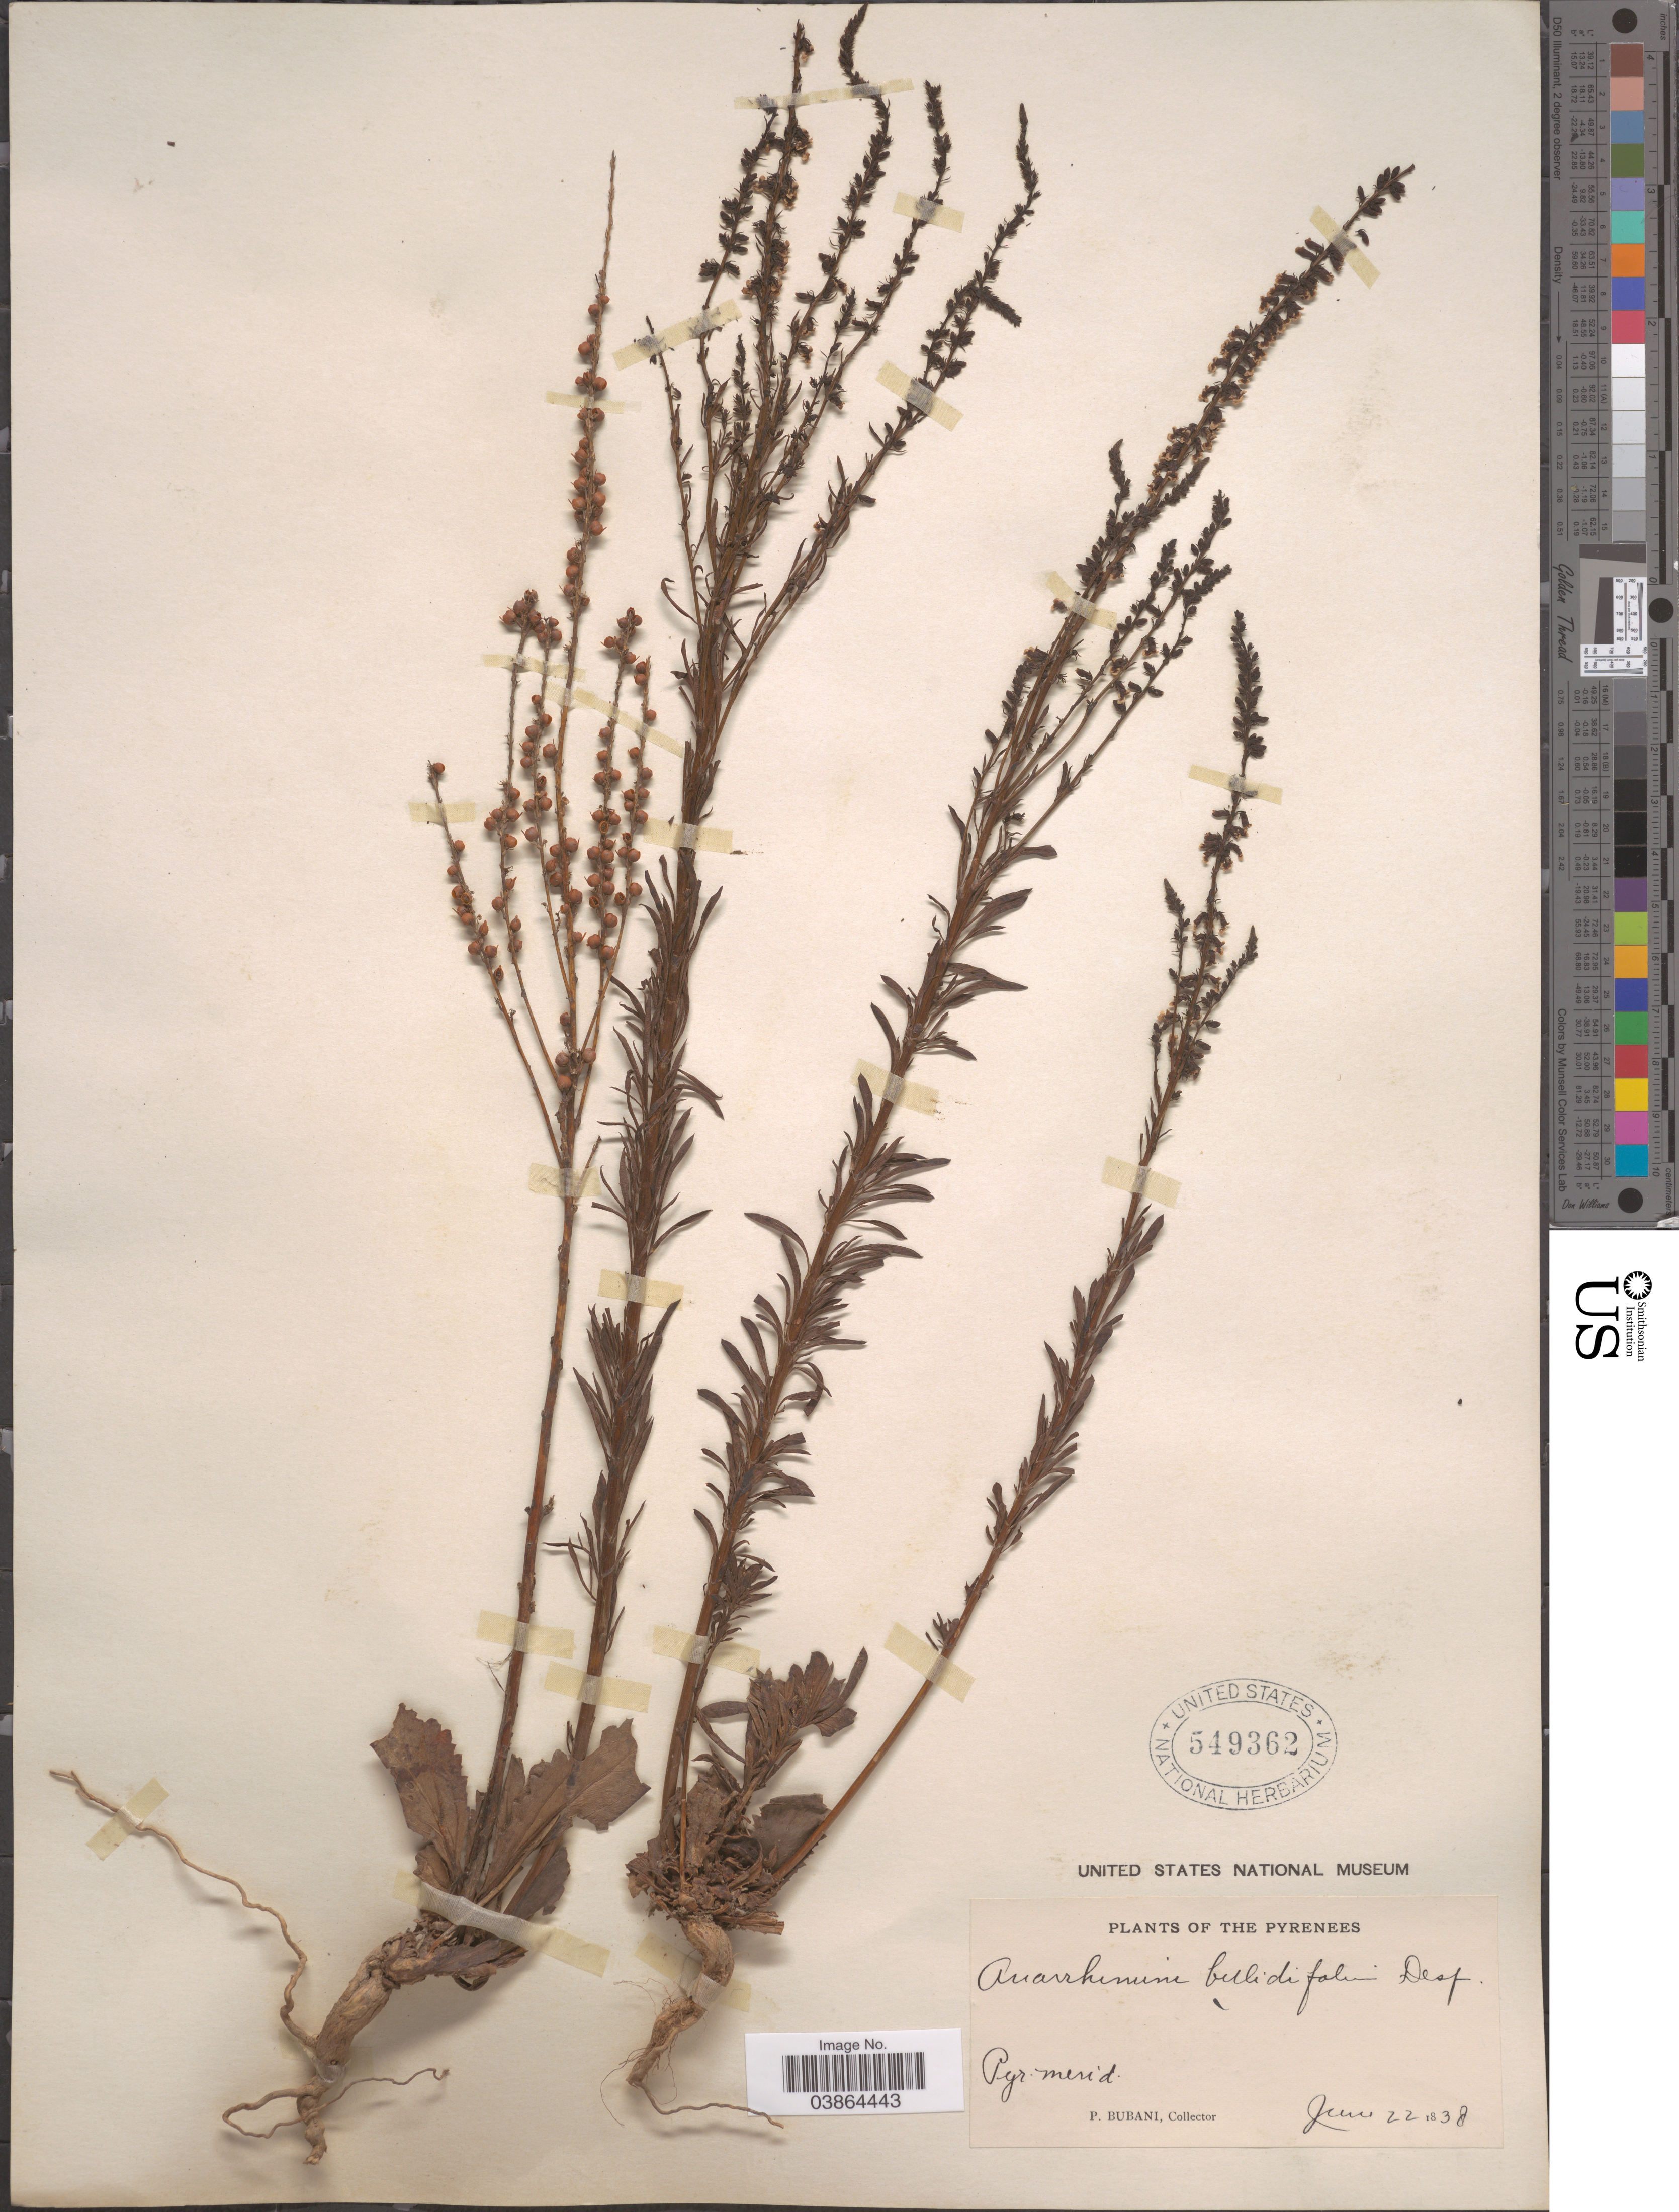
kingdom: Plantae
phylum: Tracheophyta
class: Magnoliopsida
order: Lamiales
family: Plantaginaceae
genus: Anarrhinum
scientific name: Anarrhinum bellidifolium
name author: (L.) Willd.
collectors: P. Bubani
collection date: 1838-06-22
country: France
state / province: Occitanie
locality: The Pyrenees. Pyr-merid.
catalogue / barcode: US 549362